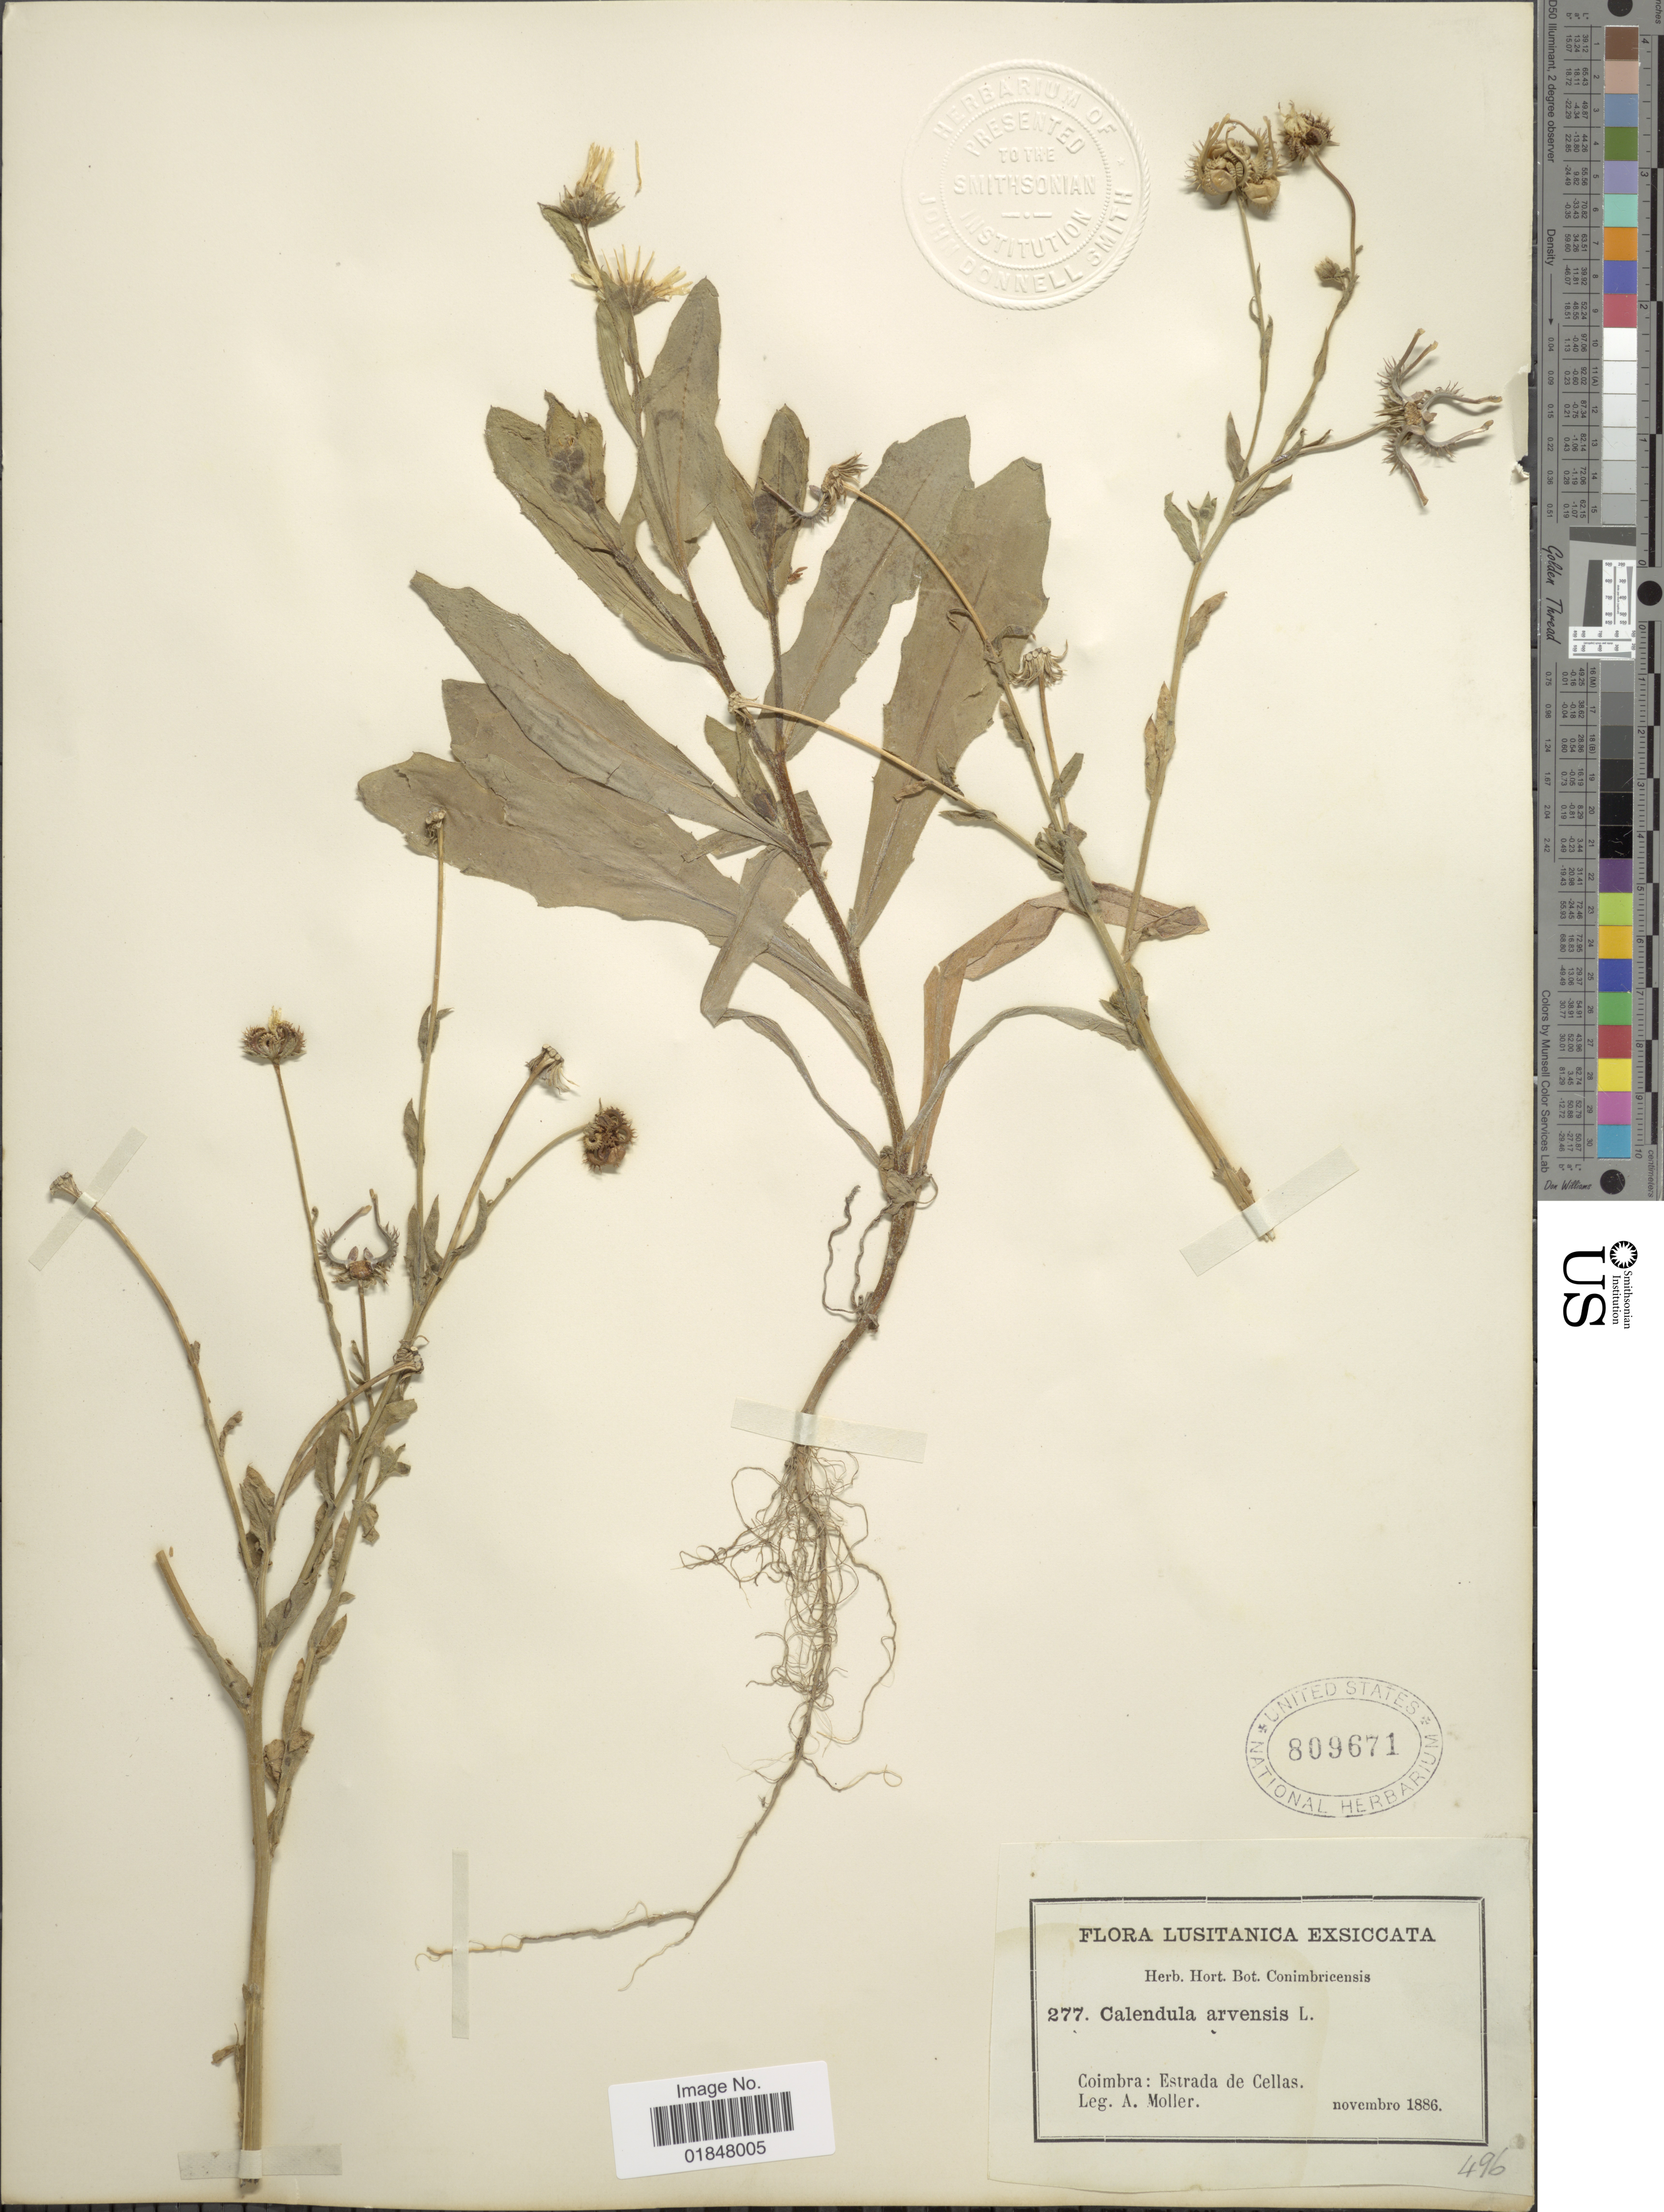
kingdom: Plantae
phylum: Tracheophyta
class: Magnoliopsida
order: Asterales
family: Asteraceae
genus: Calendula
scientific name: Calendula arvensis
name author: L.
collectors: A. Moller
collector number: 277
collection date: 1886-11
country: Portugal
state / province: Coimbra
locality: Lusitanica, Estrada de Cellas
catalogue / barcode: US 809671